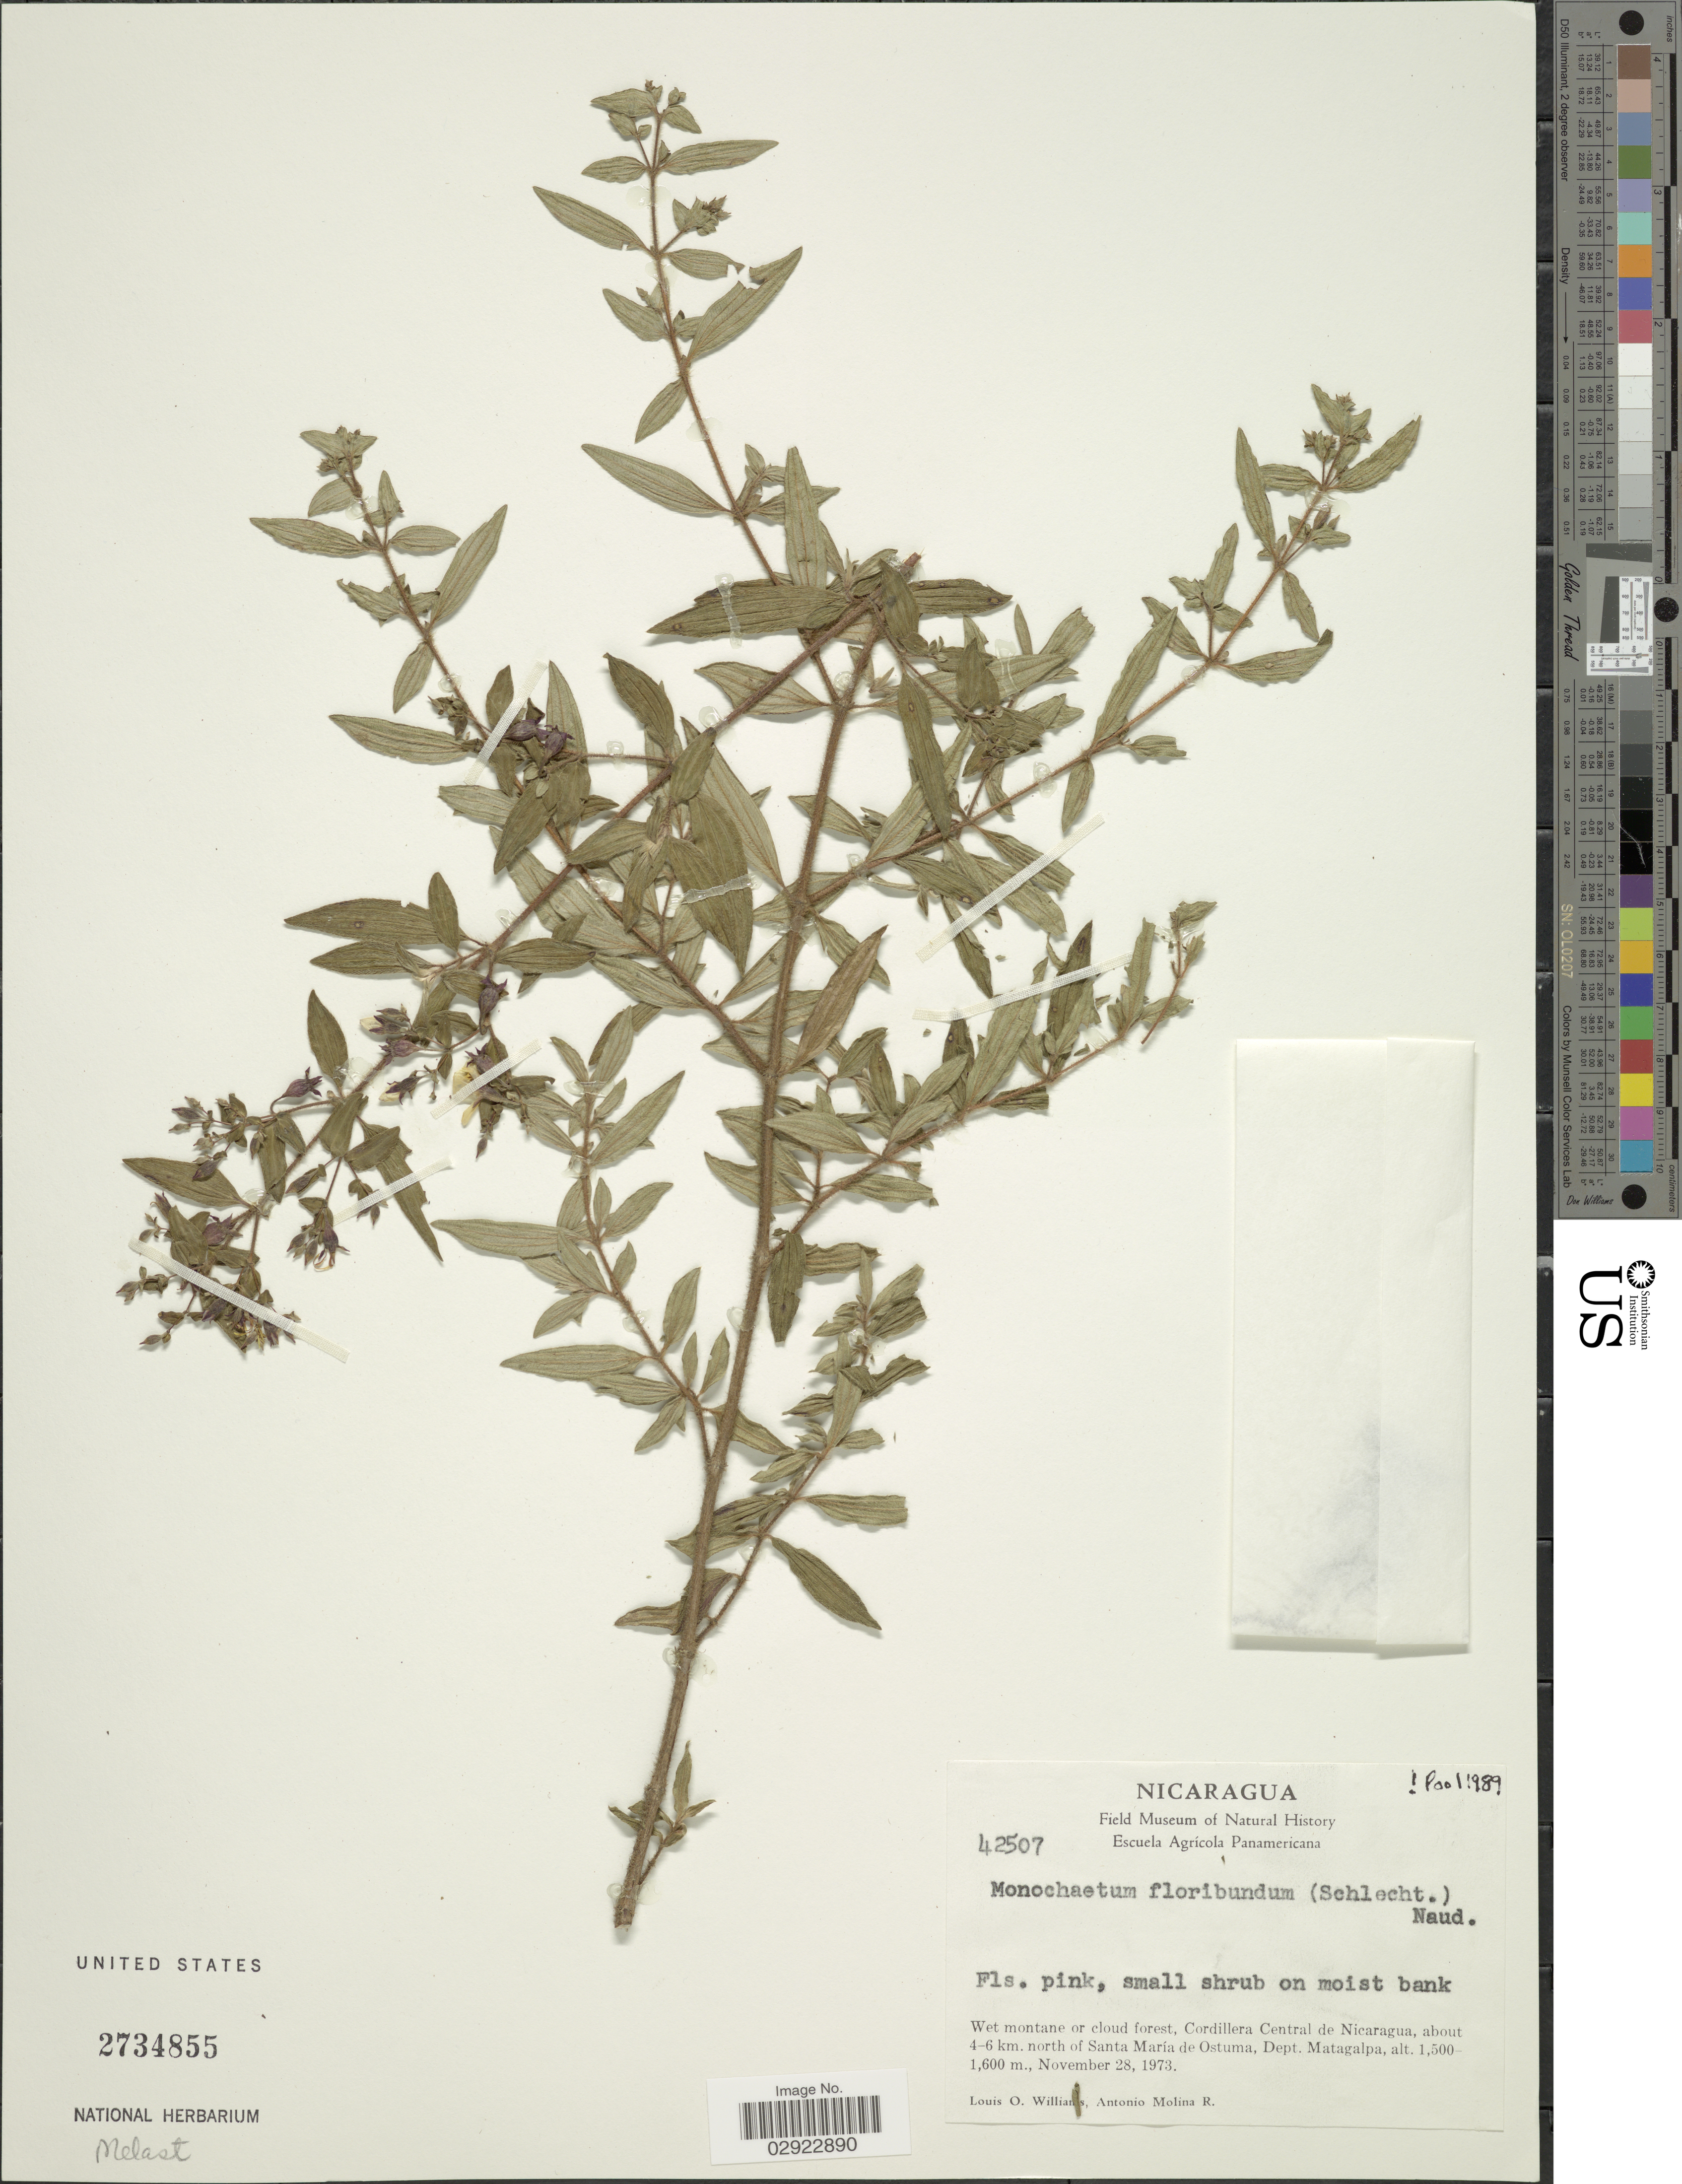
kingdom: Plantae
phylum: Tracheophyta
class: Magnoliopsida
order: Myrtales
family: Melastomataceae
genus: Monochaetum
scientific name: Monochaetum floribundum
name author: (Schltdl.) Naudin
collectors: L. O. Williams & A. Molina R.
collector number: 42507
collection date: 1973-11-28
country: Nicaragua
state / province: Matagalpa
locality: Wet montane or cloud forest, Cordillera Central de Nicaragua, about 4-6 km. north of Santa María de Ostuma, Dept. Matagalpa.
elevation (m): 1500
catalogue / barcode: US 2734855